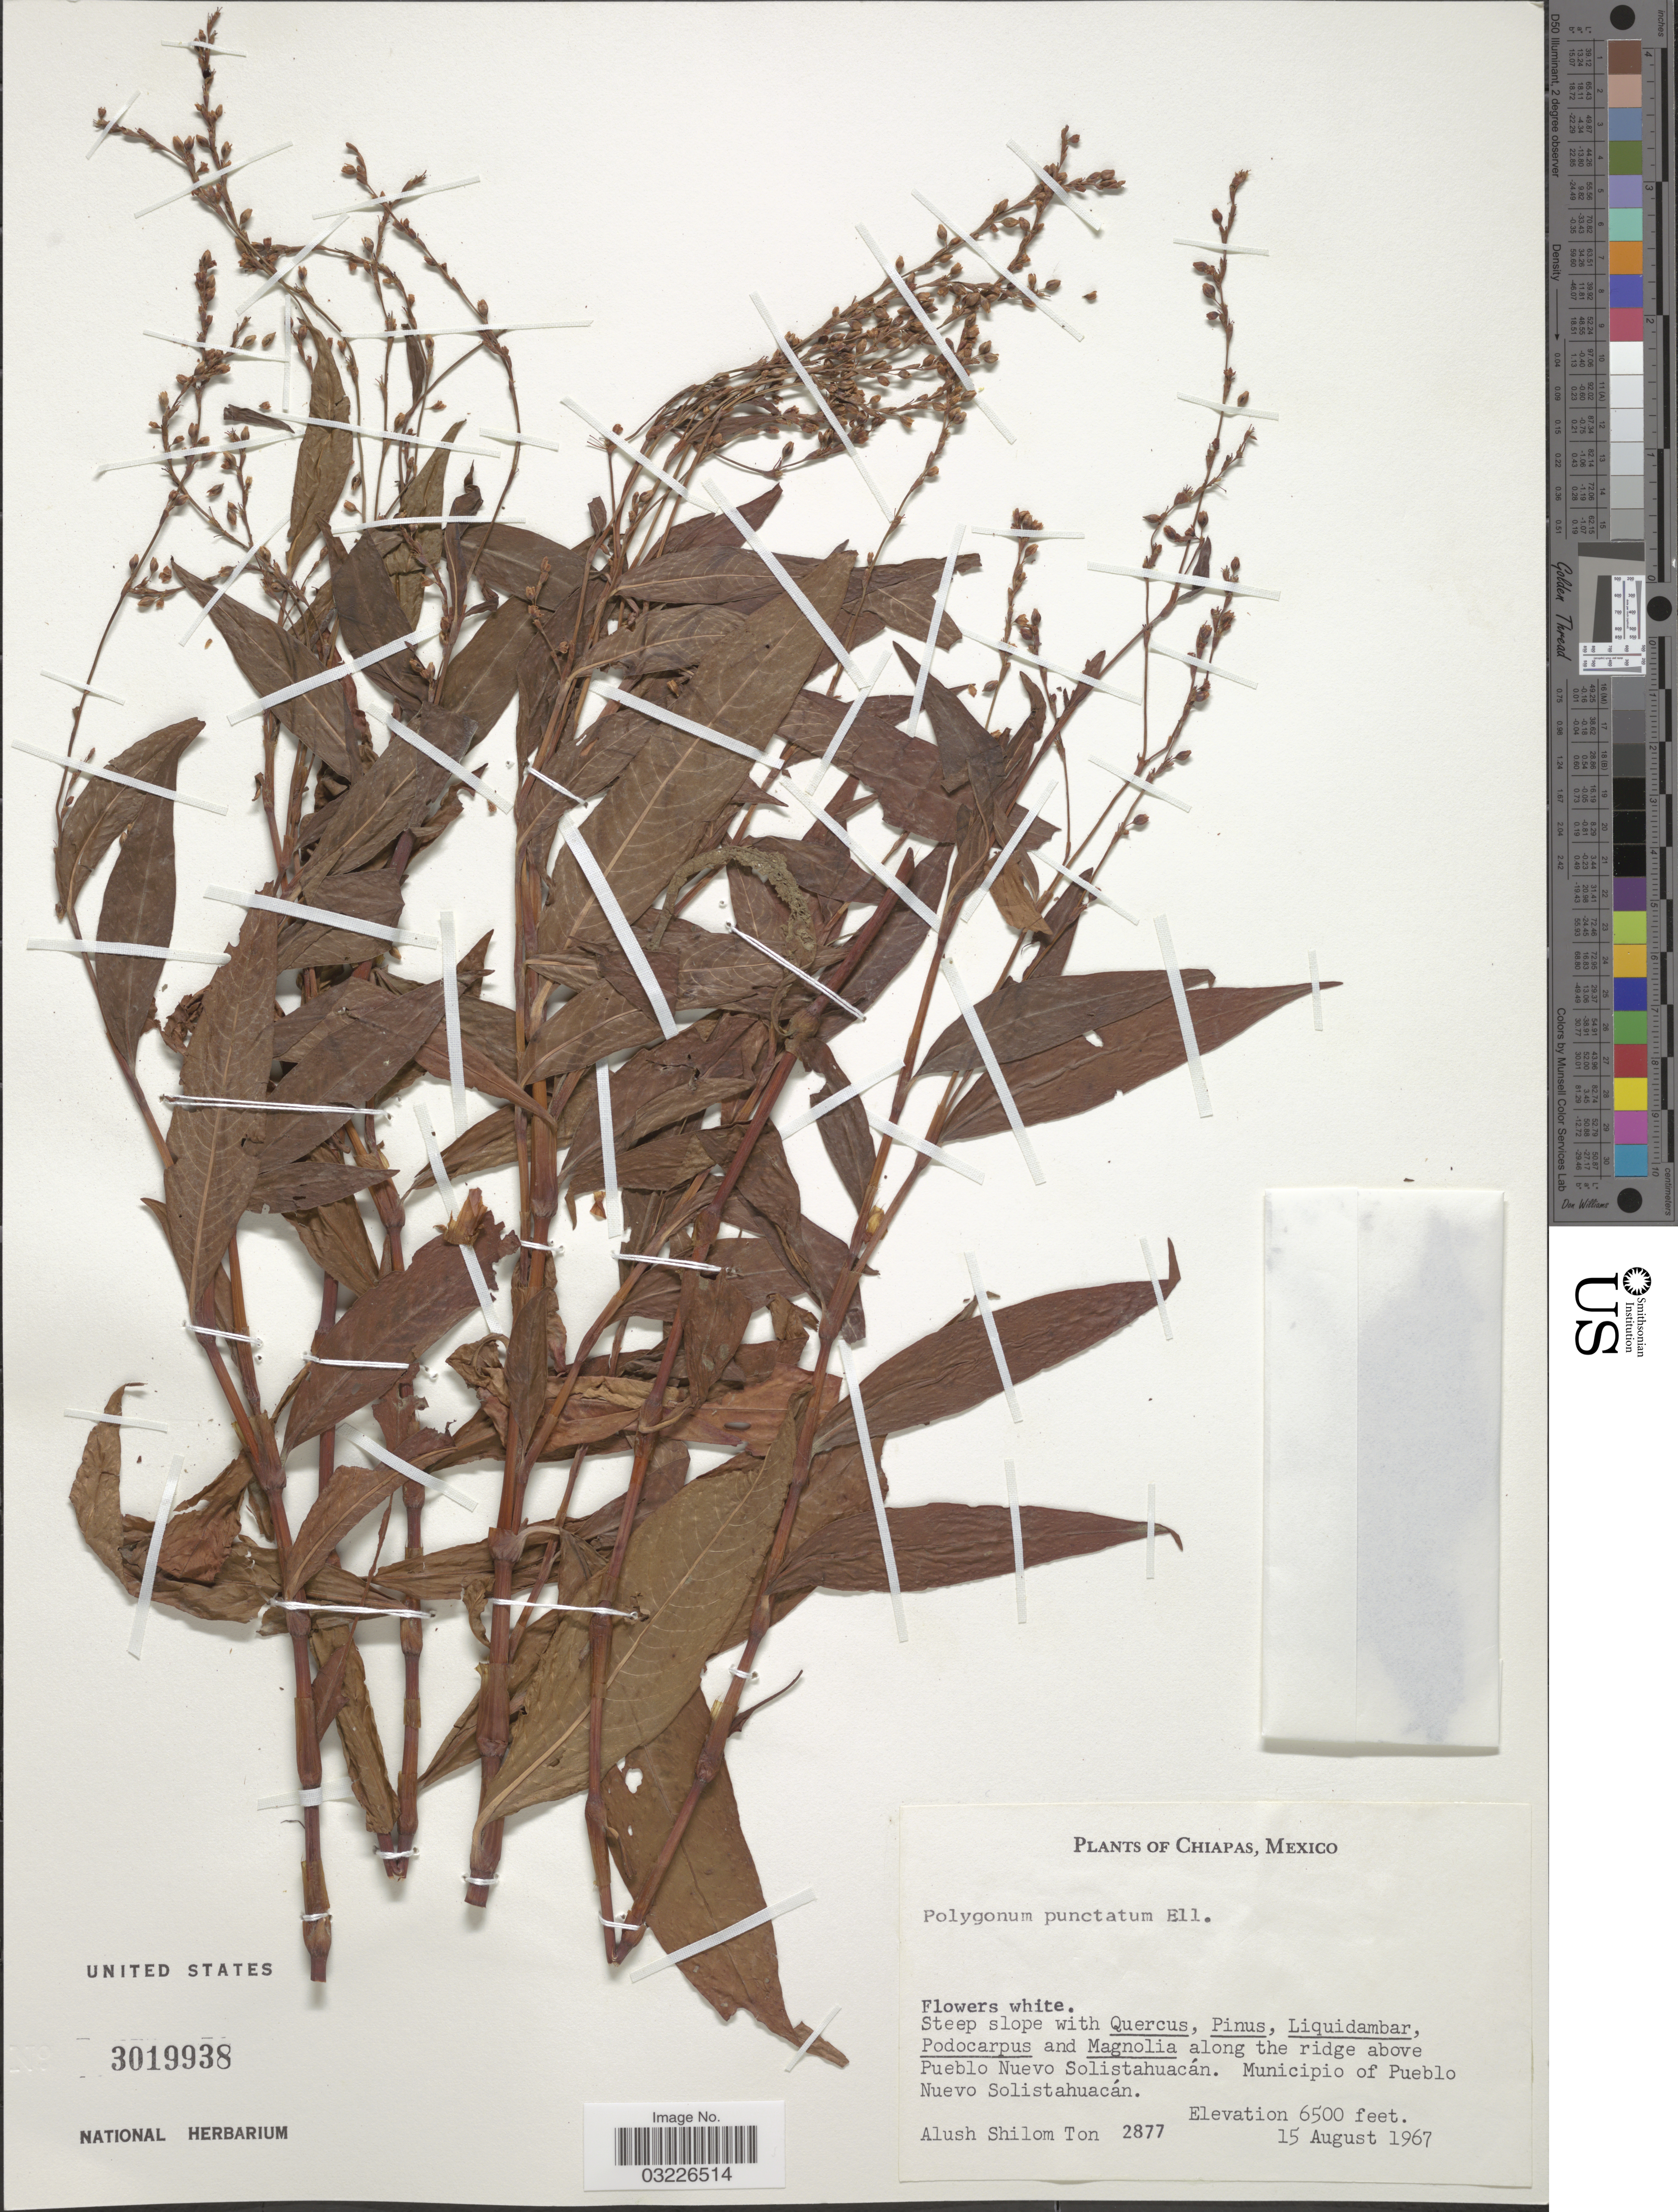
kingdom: Plantae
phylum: Tracheophyta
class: Magnoliopsida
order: Caryophyllales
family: Polygonaceae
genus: Polygonum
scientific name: Polygonum punctatum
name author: Elliott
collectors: A. M. Ton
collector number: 2877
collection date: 1967-08-15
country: Mexico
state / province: Chiapas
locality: Along the ridge above Pueblo Nuevo Solistahuacán. Municipio of Pueblo Nuevo Solistahuacán. Municipio of Pueblo Nuevo Solistahuacán.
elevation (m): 1981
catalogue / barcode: US 3019938